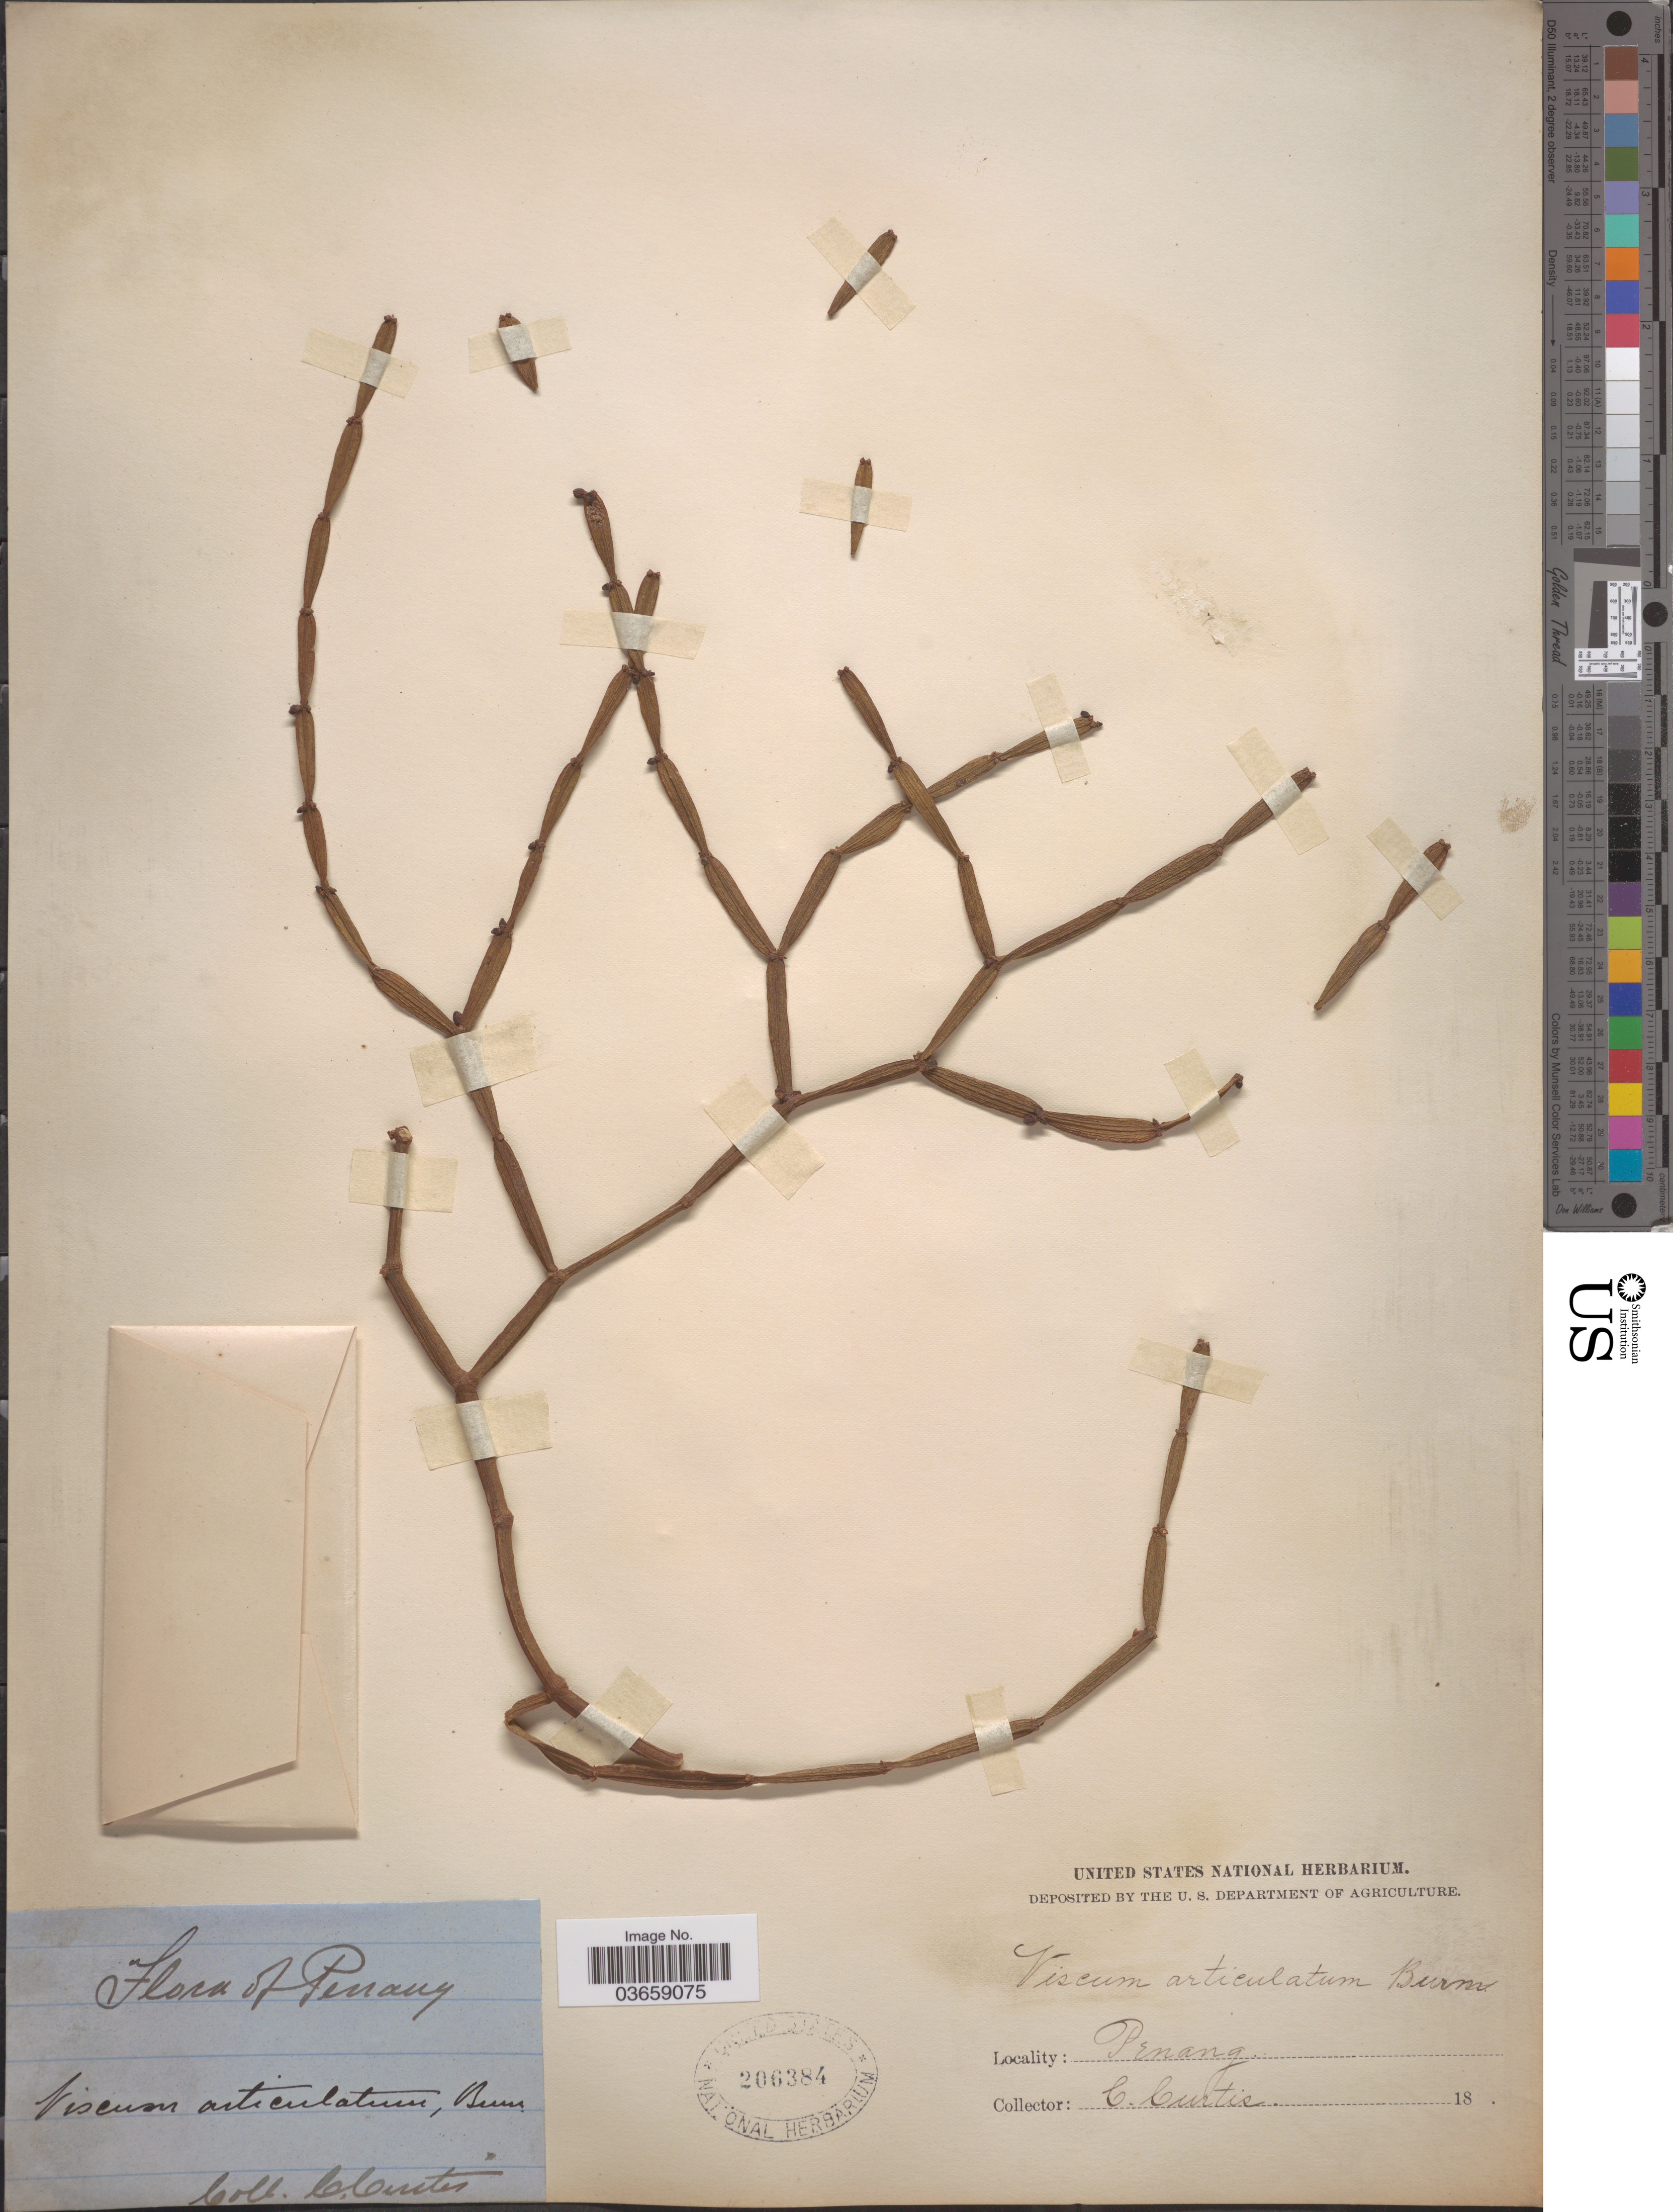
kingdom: Plantae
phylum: Tracheophyta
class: Magnoliopsida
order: Santalales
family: Viscaceae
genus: Viscum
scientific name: Viscum articulatum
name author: Burm. f.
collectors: C. Curtis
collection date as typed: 18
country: Malaysia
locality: Penang.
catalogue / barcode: US 206384